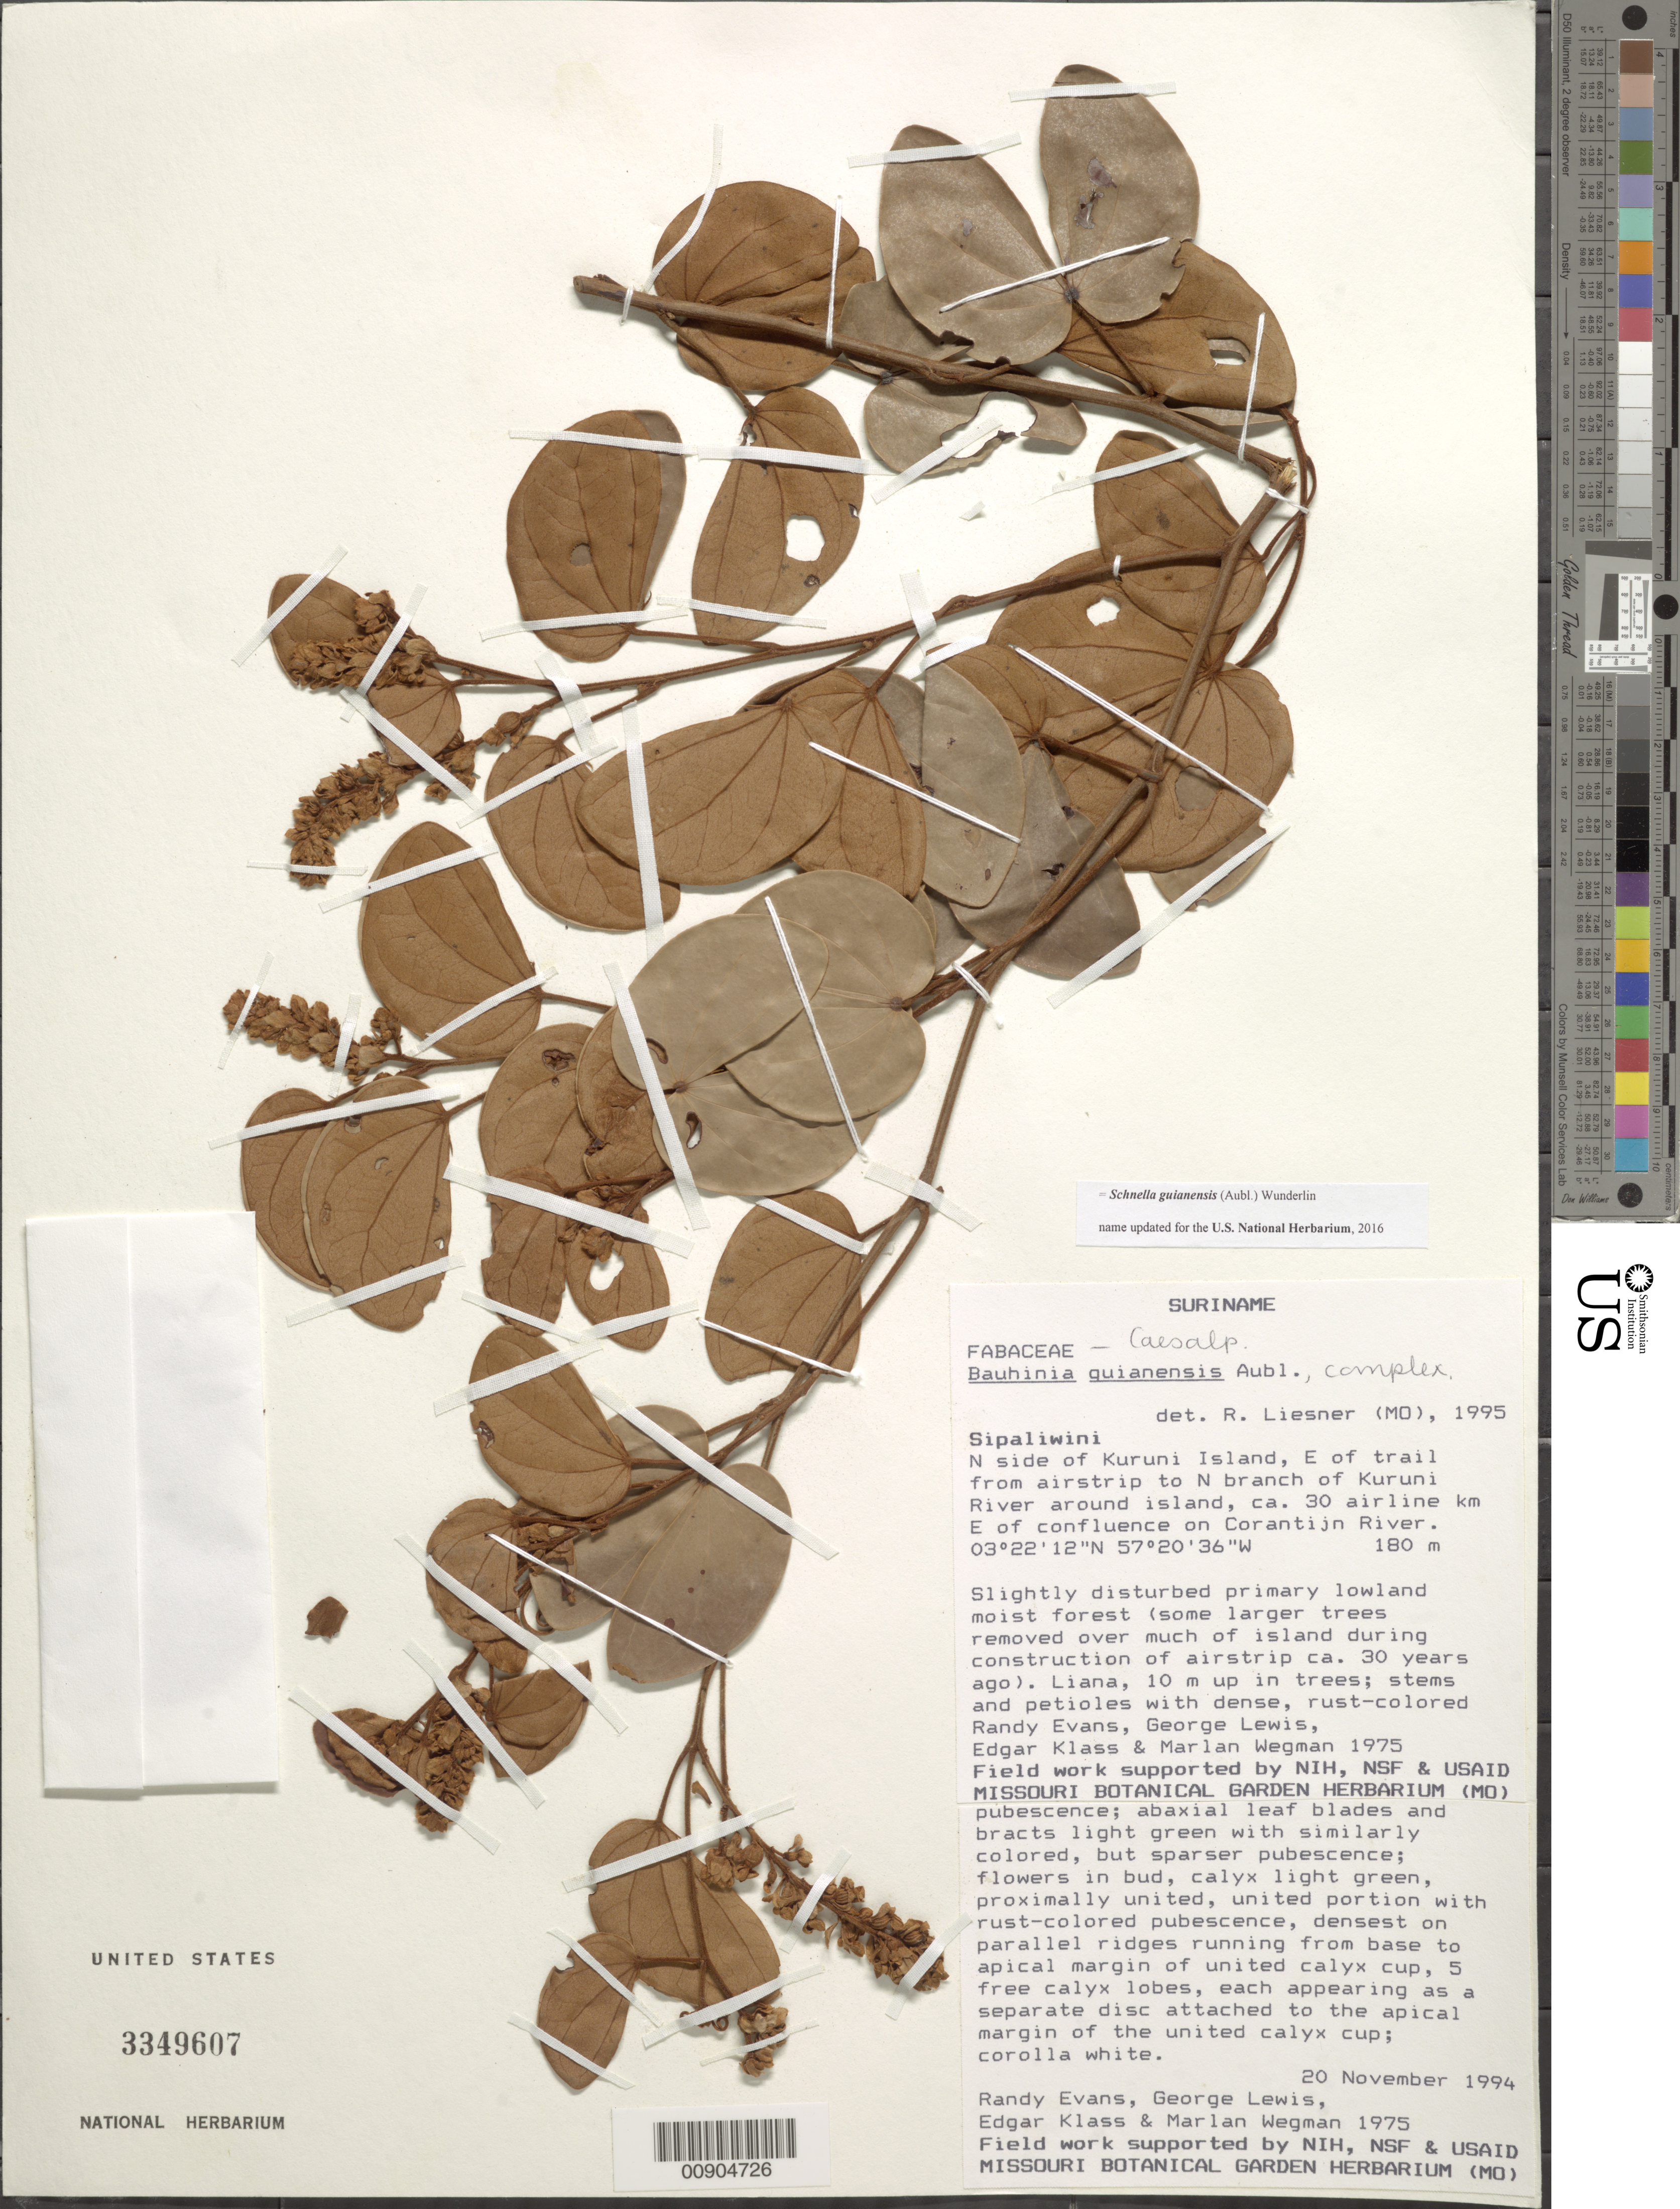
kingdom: Plantae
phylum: Tracheophyta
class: Magnoliopsida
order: Fabales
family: Fabaceae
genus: Schnella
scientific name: Schnella guianensis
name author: (Aubl.) Wunderlin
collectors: R. Evans, G. Lewis, E. Klass & M. Wegman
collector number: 1975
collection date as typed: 20-Nov-94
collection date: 1994-11-20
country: Suriname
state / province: Sipaliwini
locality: Kuruni Island, N side, E of trail from airstrip to N branch of Kuruni R., ca 30 airline km E of confluence on Corantijn R.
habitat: Primary lowland moist forest, slightly disturbed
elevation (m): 180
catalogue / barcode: US 3349607